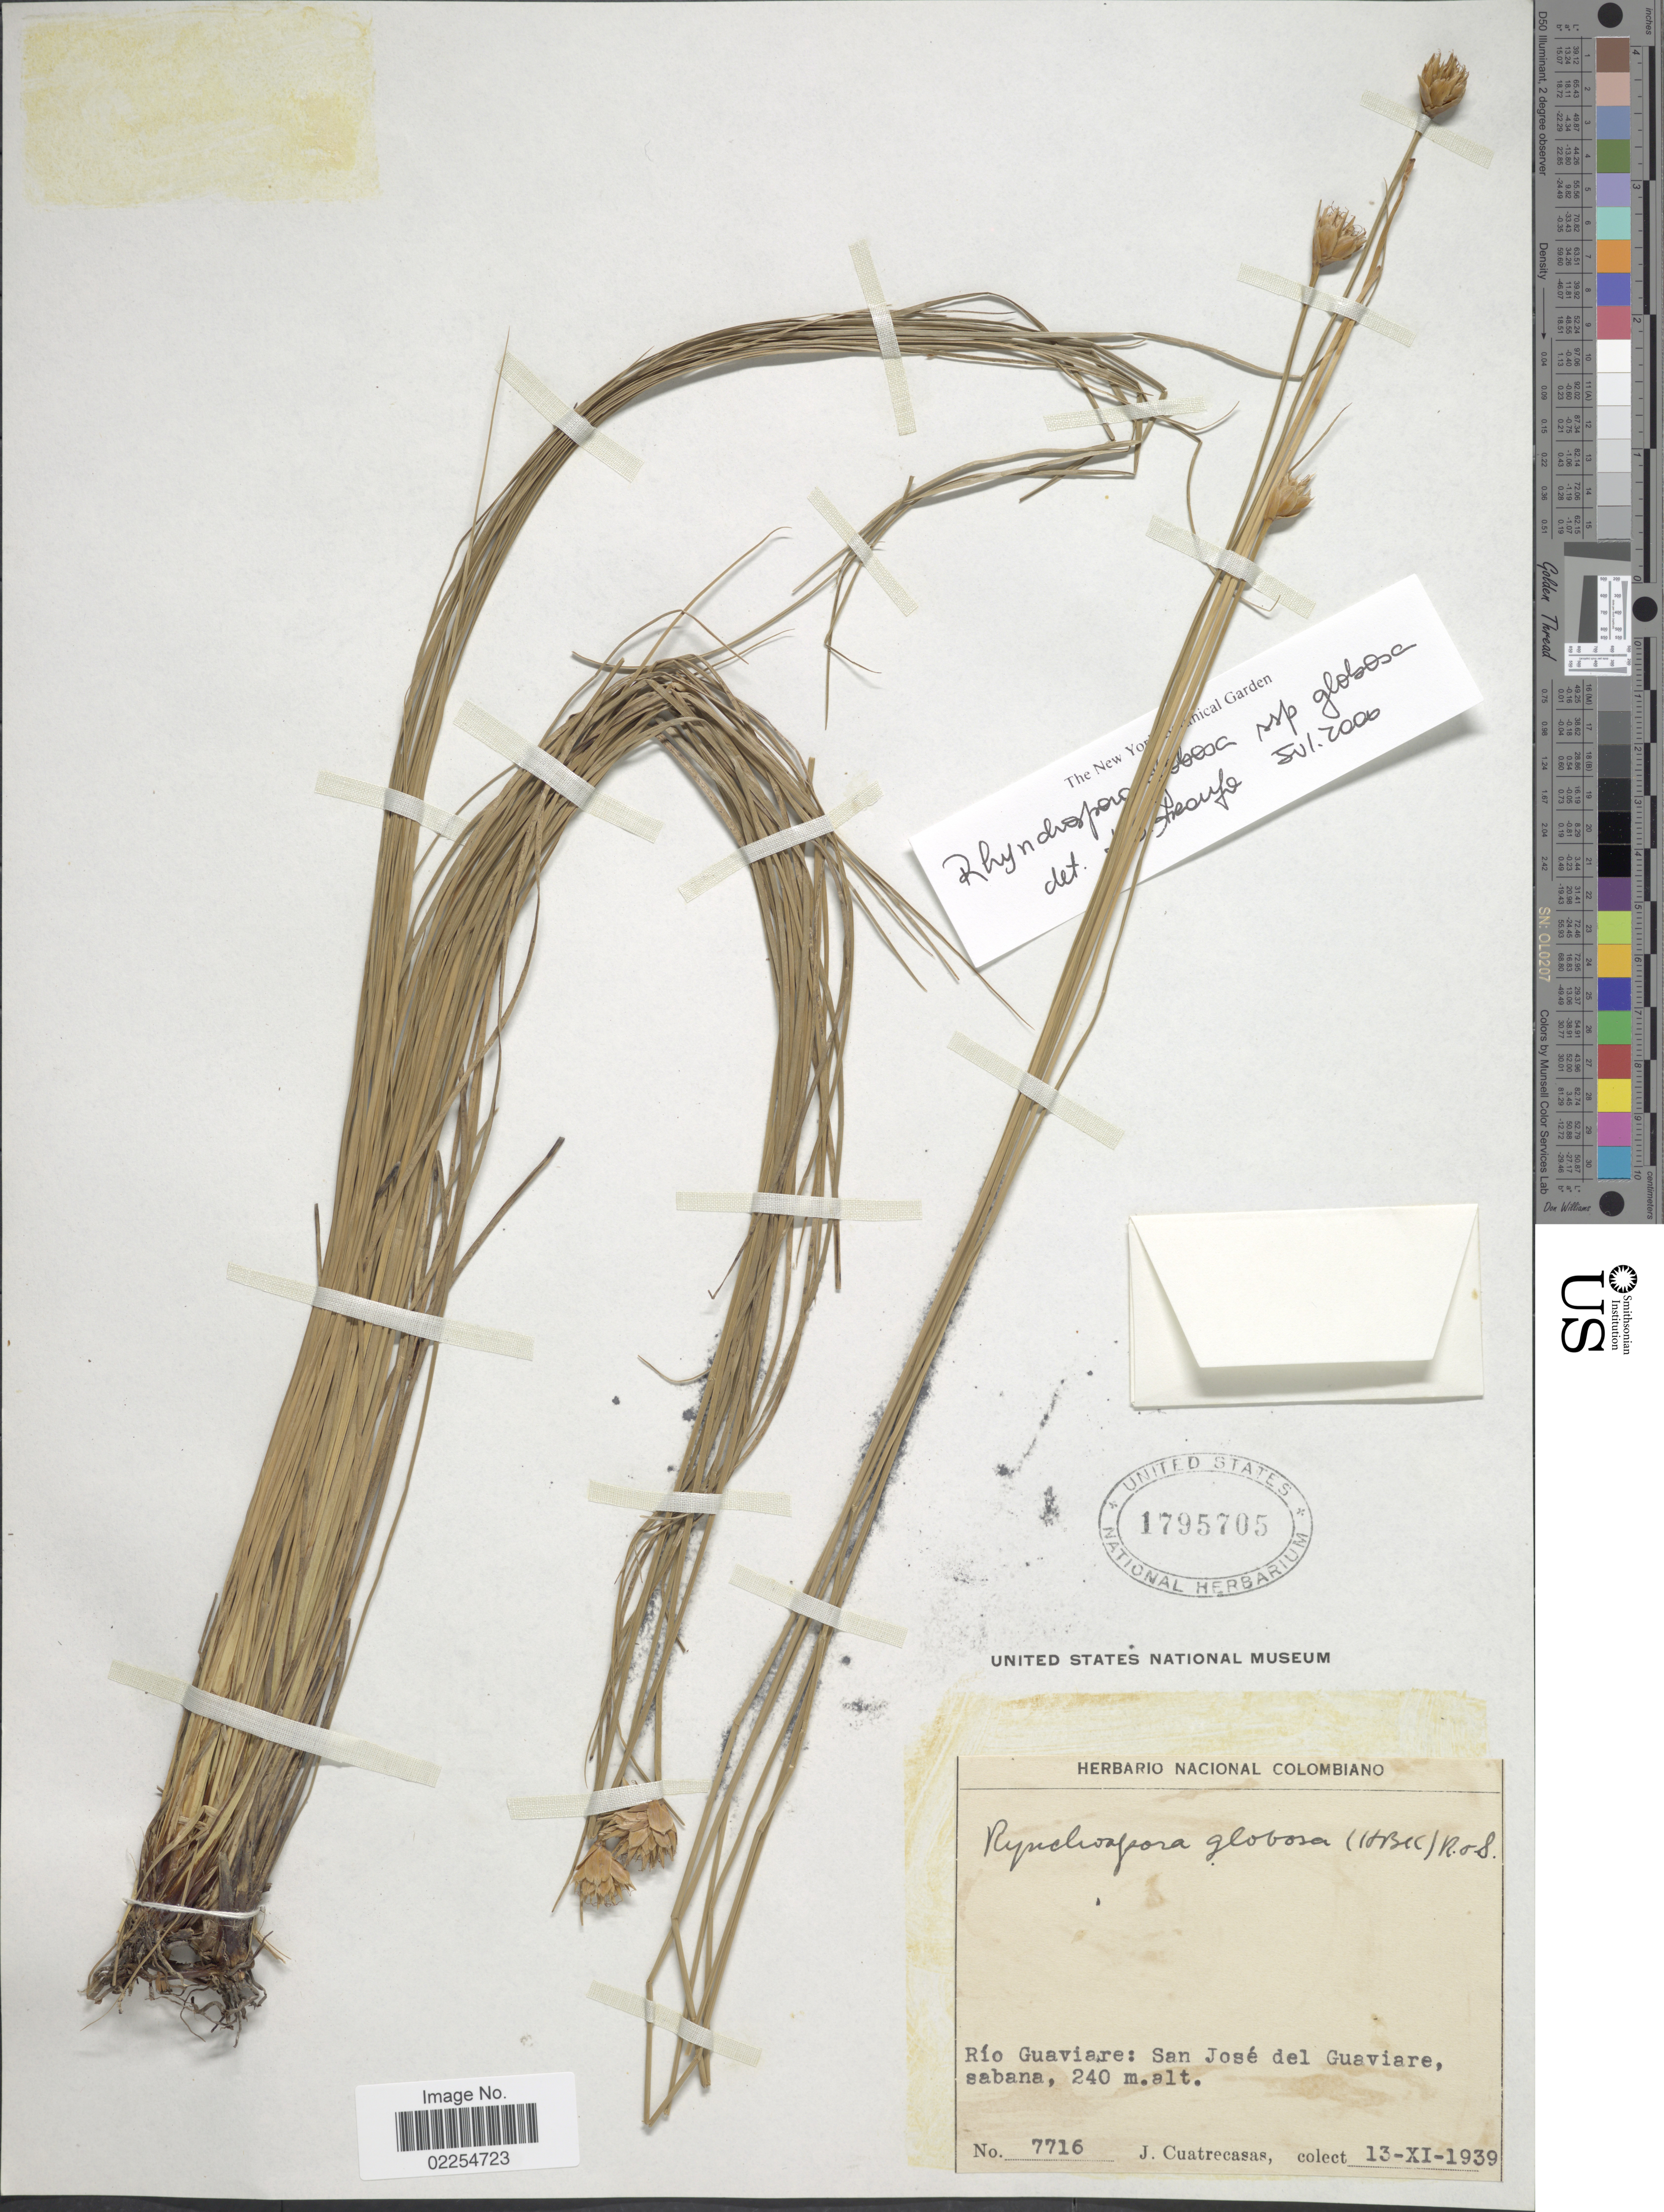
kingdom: Plantae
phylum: Tracheophyta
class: Liliopsida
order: Poales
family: Cyperaceae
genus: Rhynchospora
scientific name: Rhynchospora globosa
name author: (Kunth) Roem. & Schult.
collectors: J. Cuatrecasas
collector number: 7716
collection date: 1939-11-13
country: Colombia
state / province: Guaviare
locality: Rio Guaviare, San Jose del Guaviare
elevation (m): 240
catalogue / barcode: US 1795705